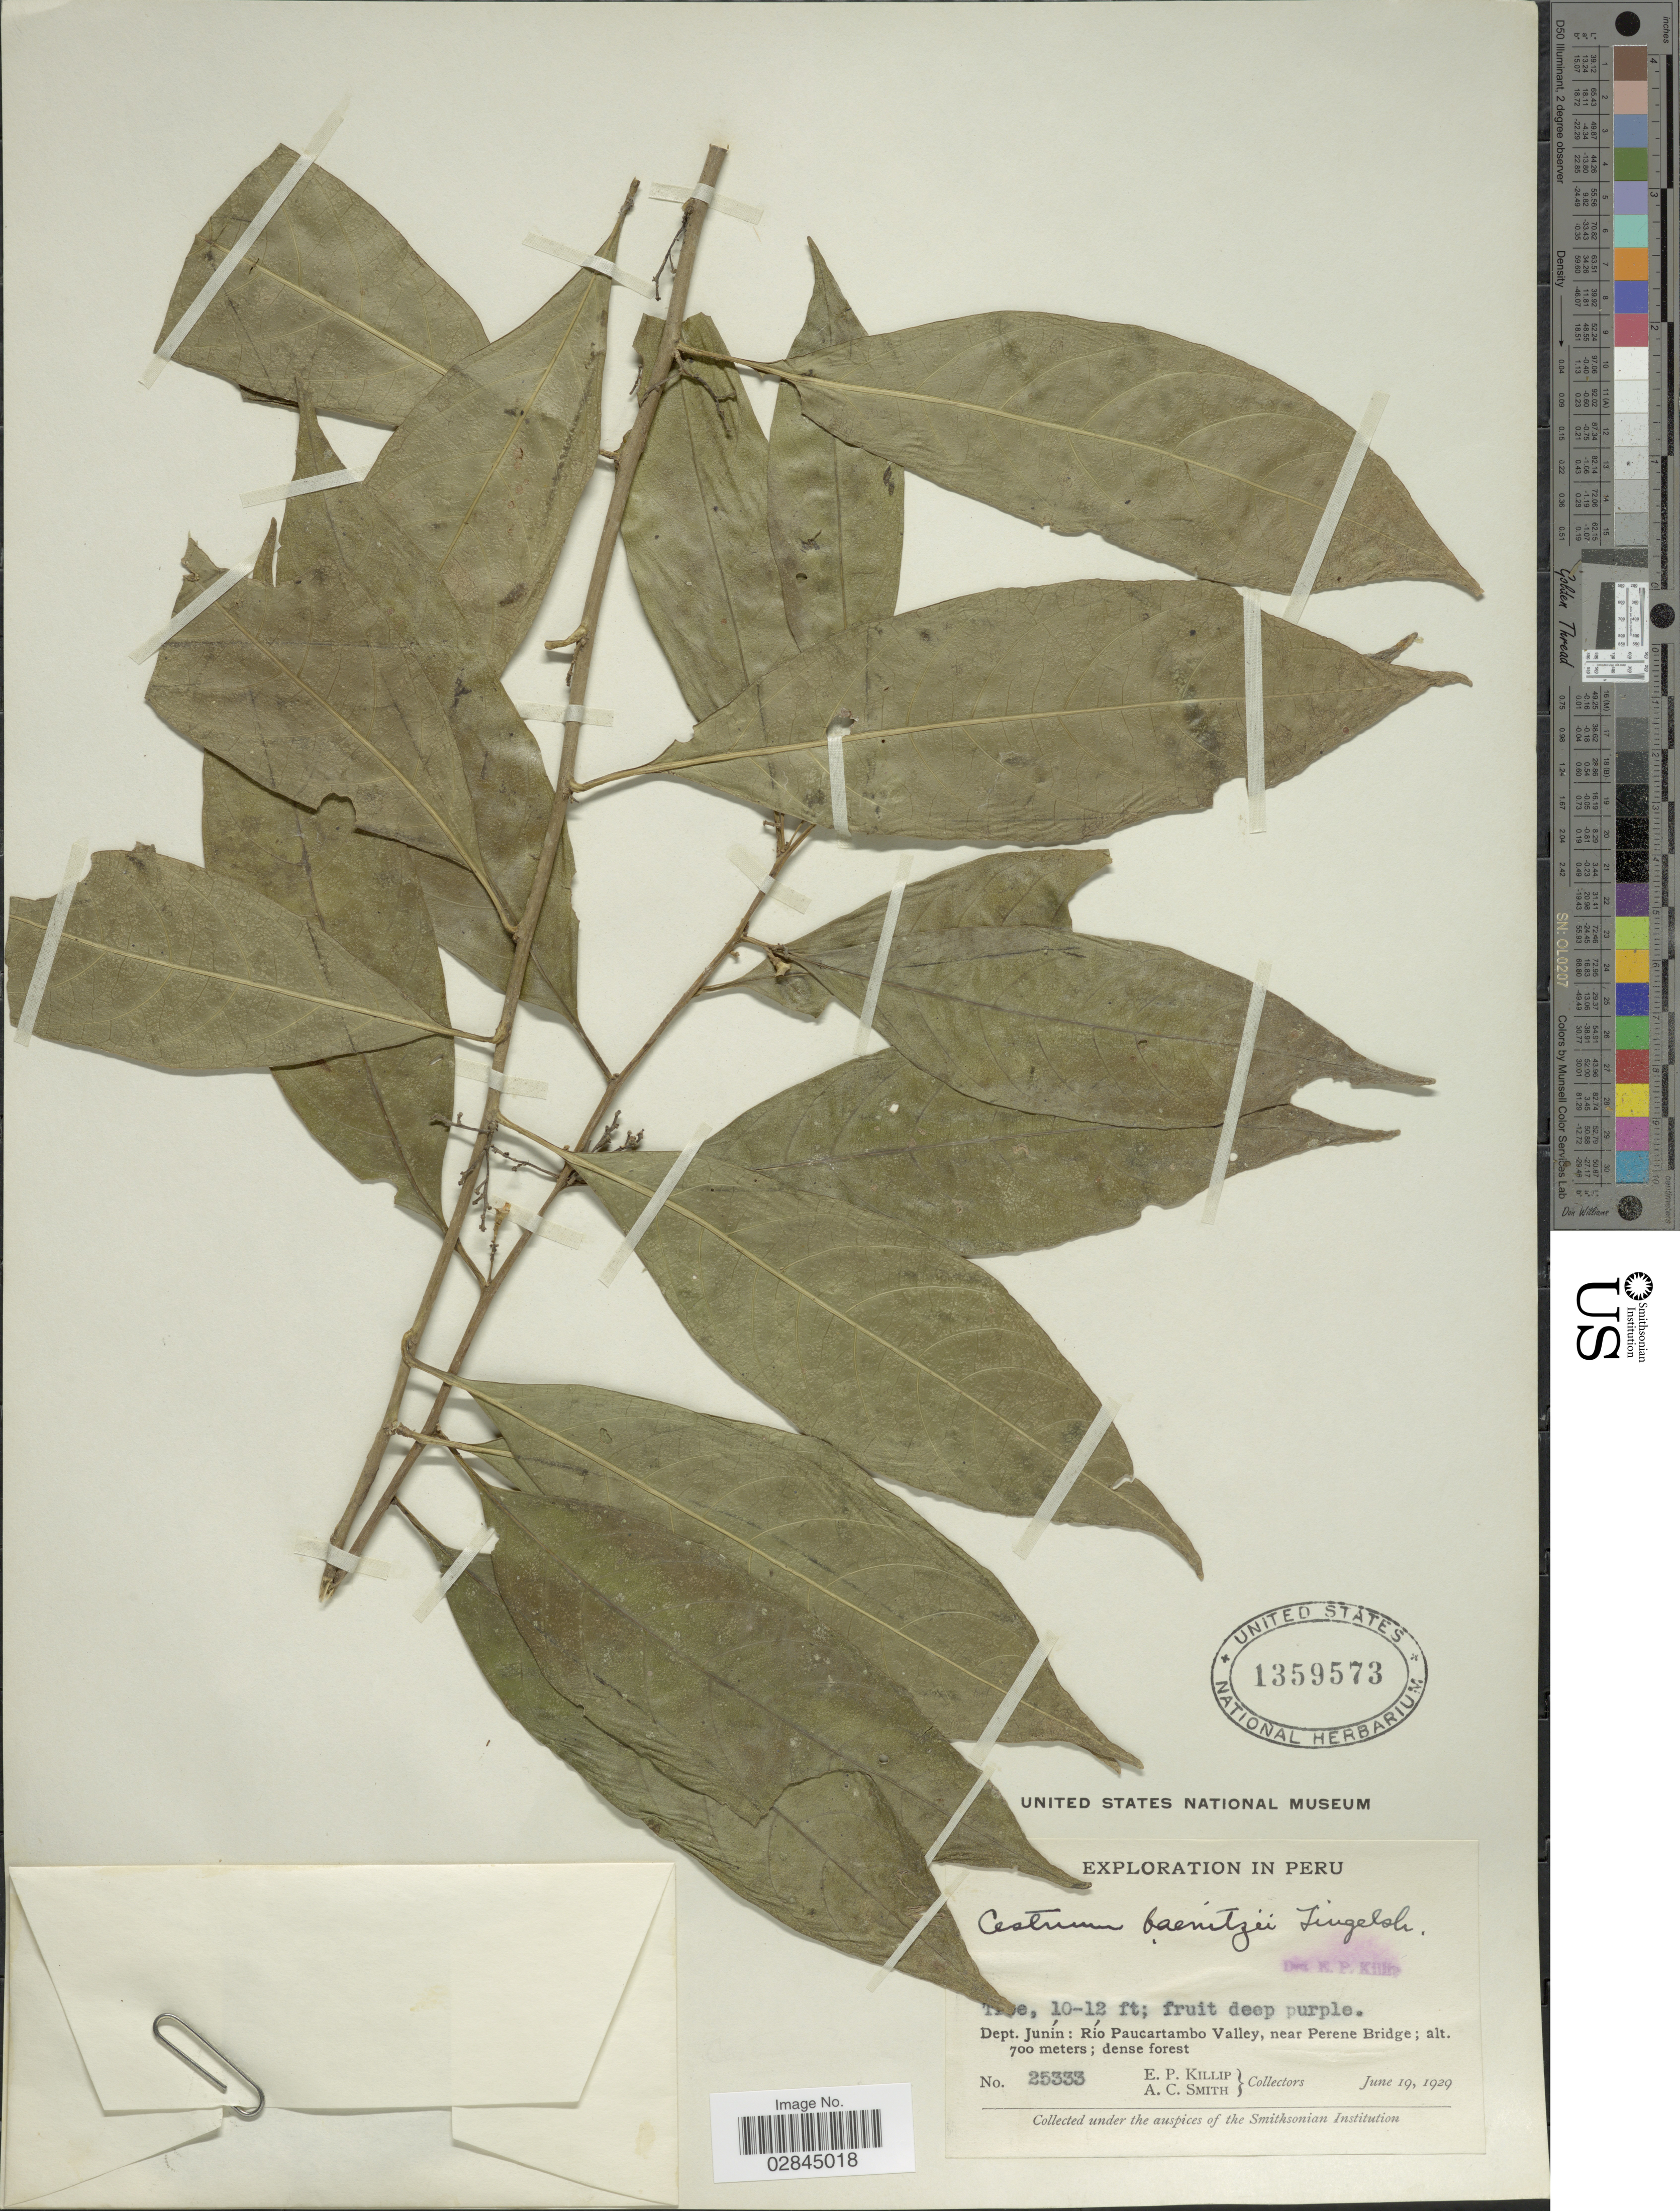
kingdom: Plantae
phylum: Tracheophyta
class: Magnoliopsida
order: Solanales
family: Solanaceae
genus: Cestrum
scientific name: Cestrum schlechtendahlii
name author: G. Don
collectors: E. P. Killip & A. C. Smith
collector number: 25333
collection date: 1929-06-19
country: Peru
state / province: Junín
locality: Dept. Junín: Río Paucartambo Valley, near Perene Bridge.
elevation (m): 700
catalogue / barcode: US 1359573